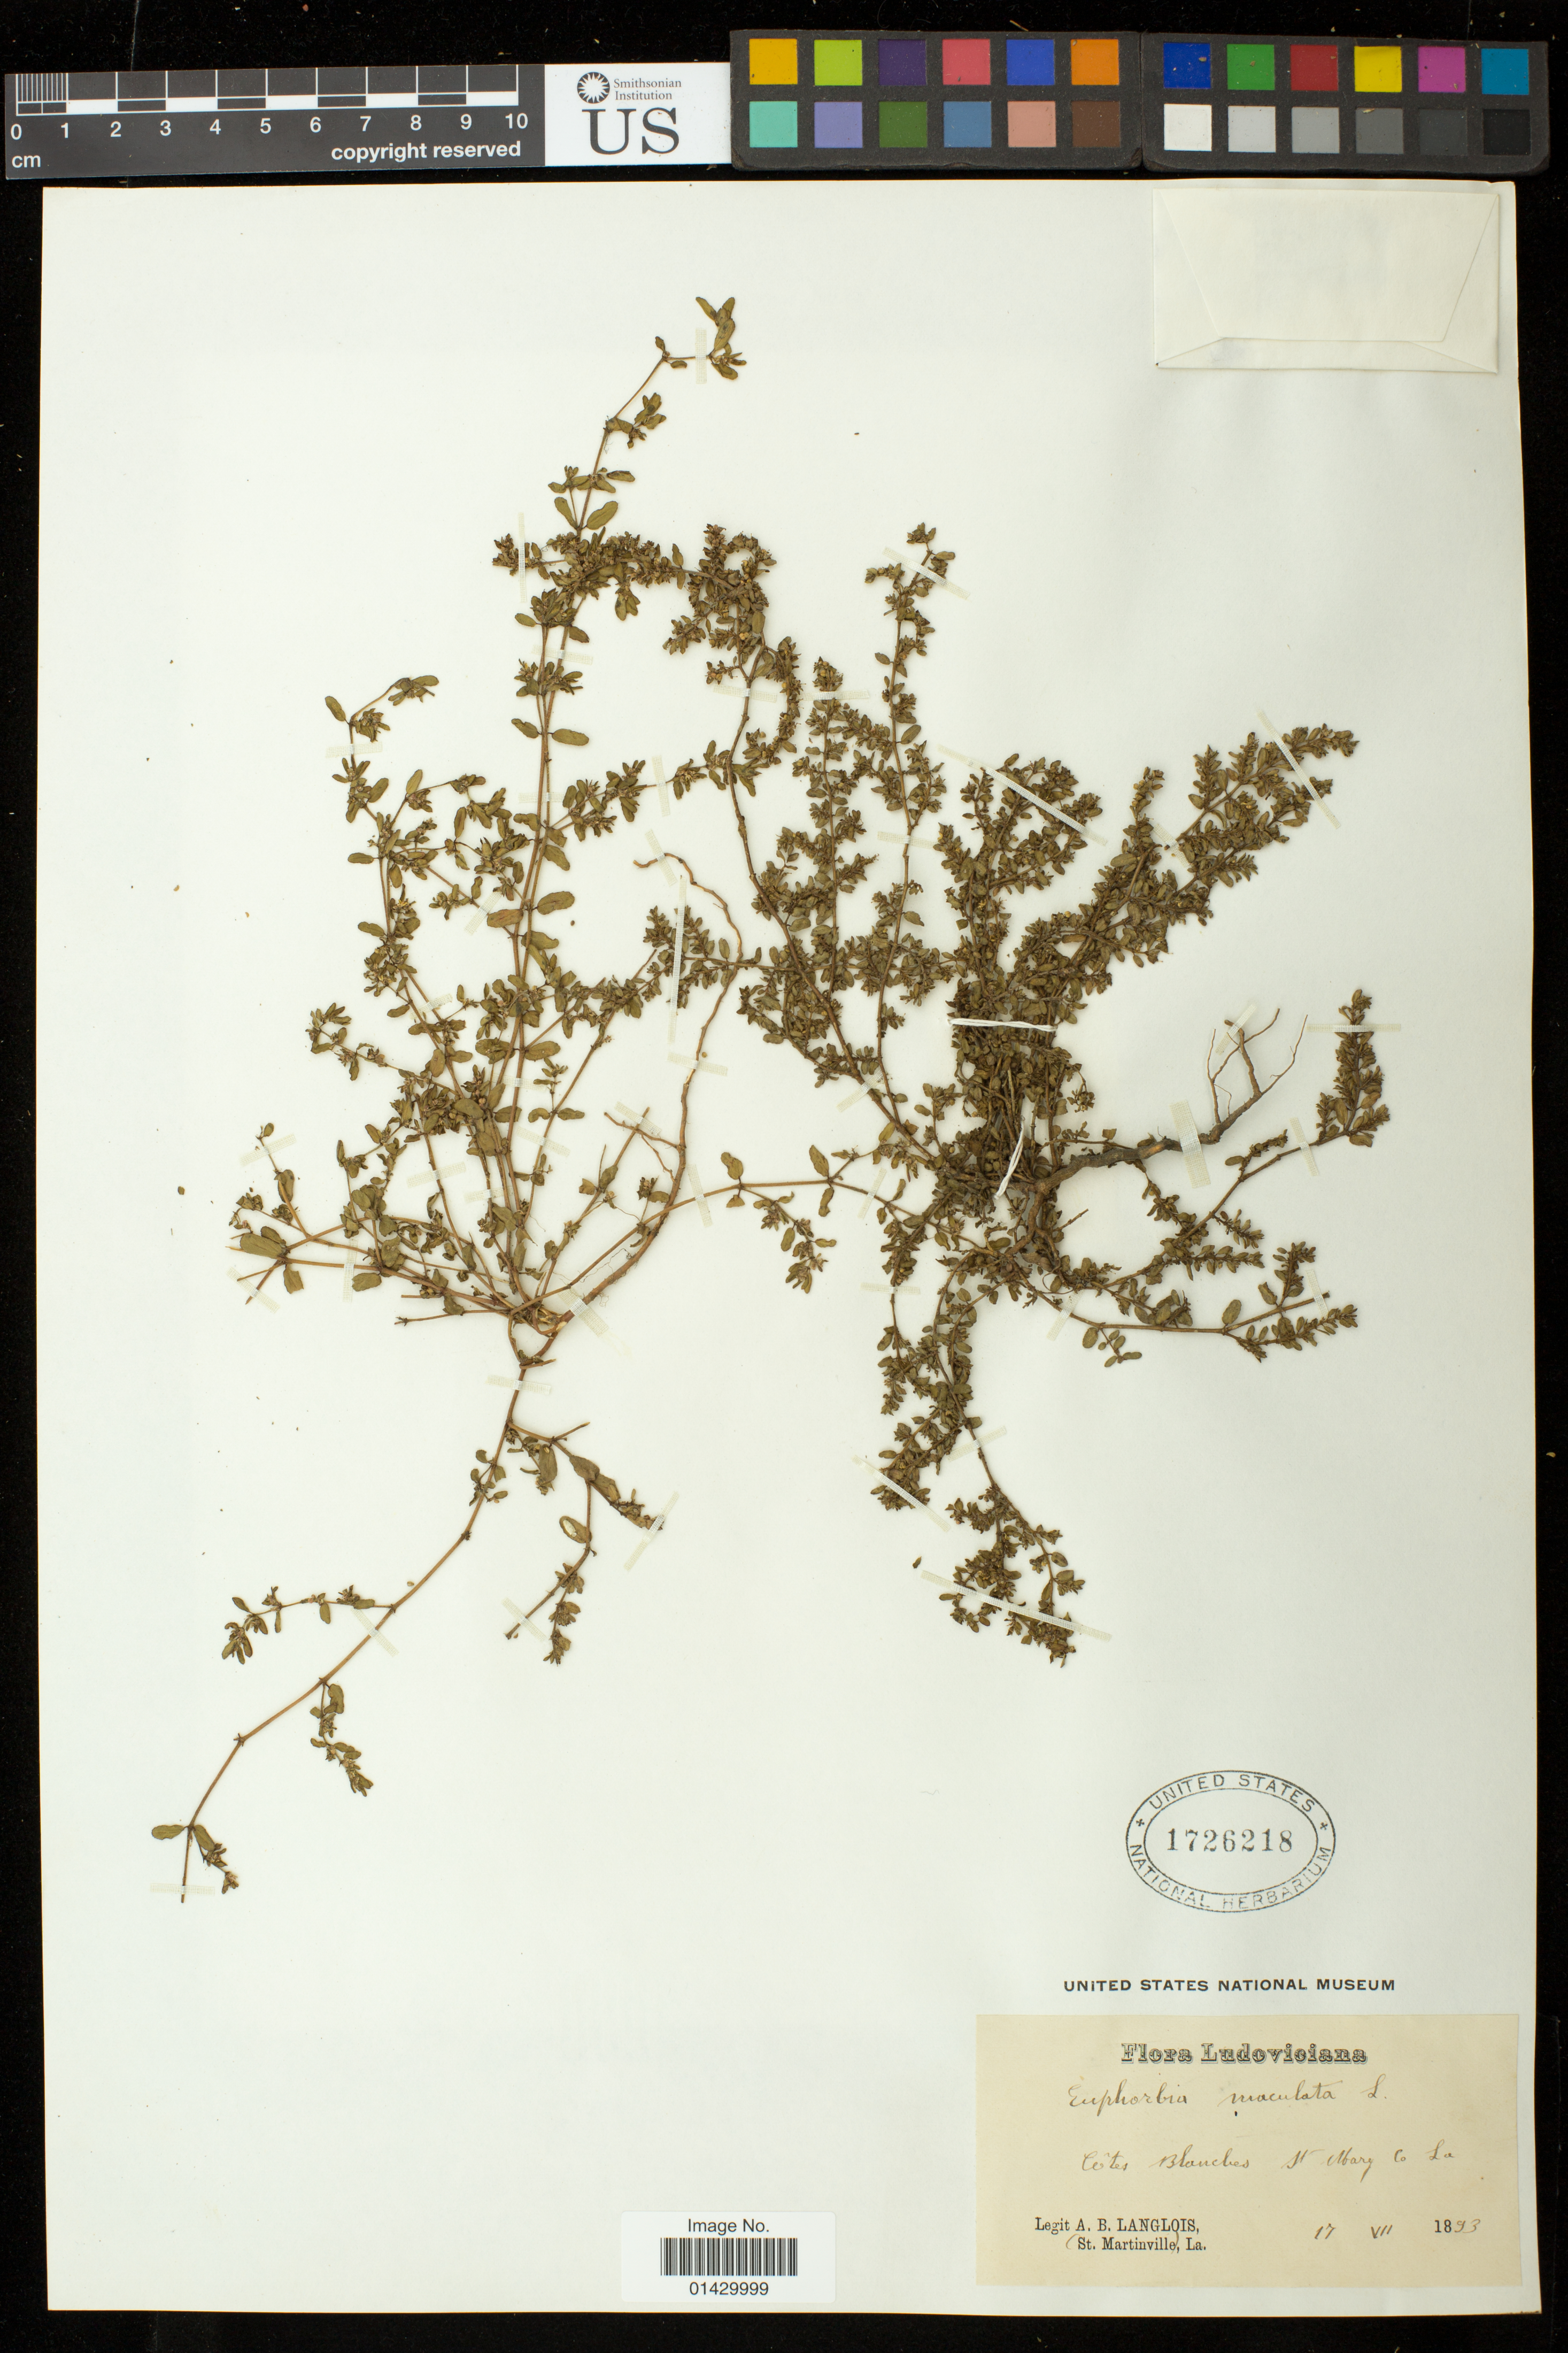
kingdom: Plantae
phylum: Tracheophyta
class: Magnoliopsida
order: Malpighiales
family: Euphorbiaceae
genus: Euphorbia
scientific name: Euphorbia maculata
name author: L.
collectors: A. B. Langlois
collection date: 1893-07-17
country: United States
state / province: Louisiana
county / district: Saint Mary Parish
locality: Cotes Blanches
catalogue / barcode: US 1726218